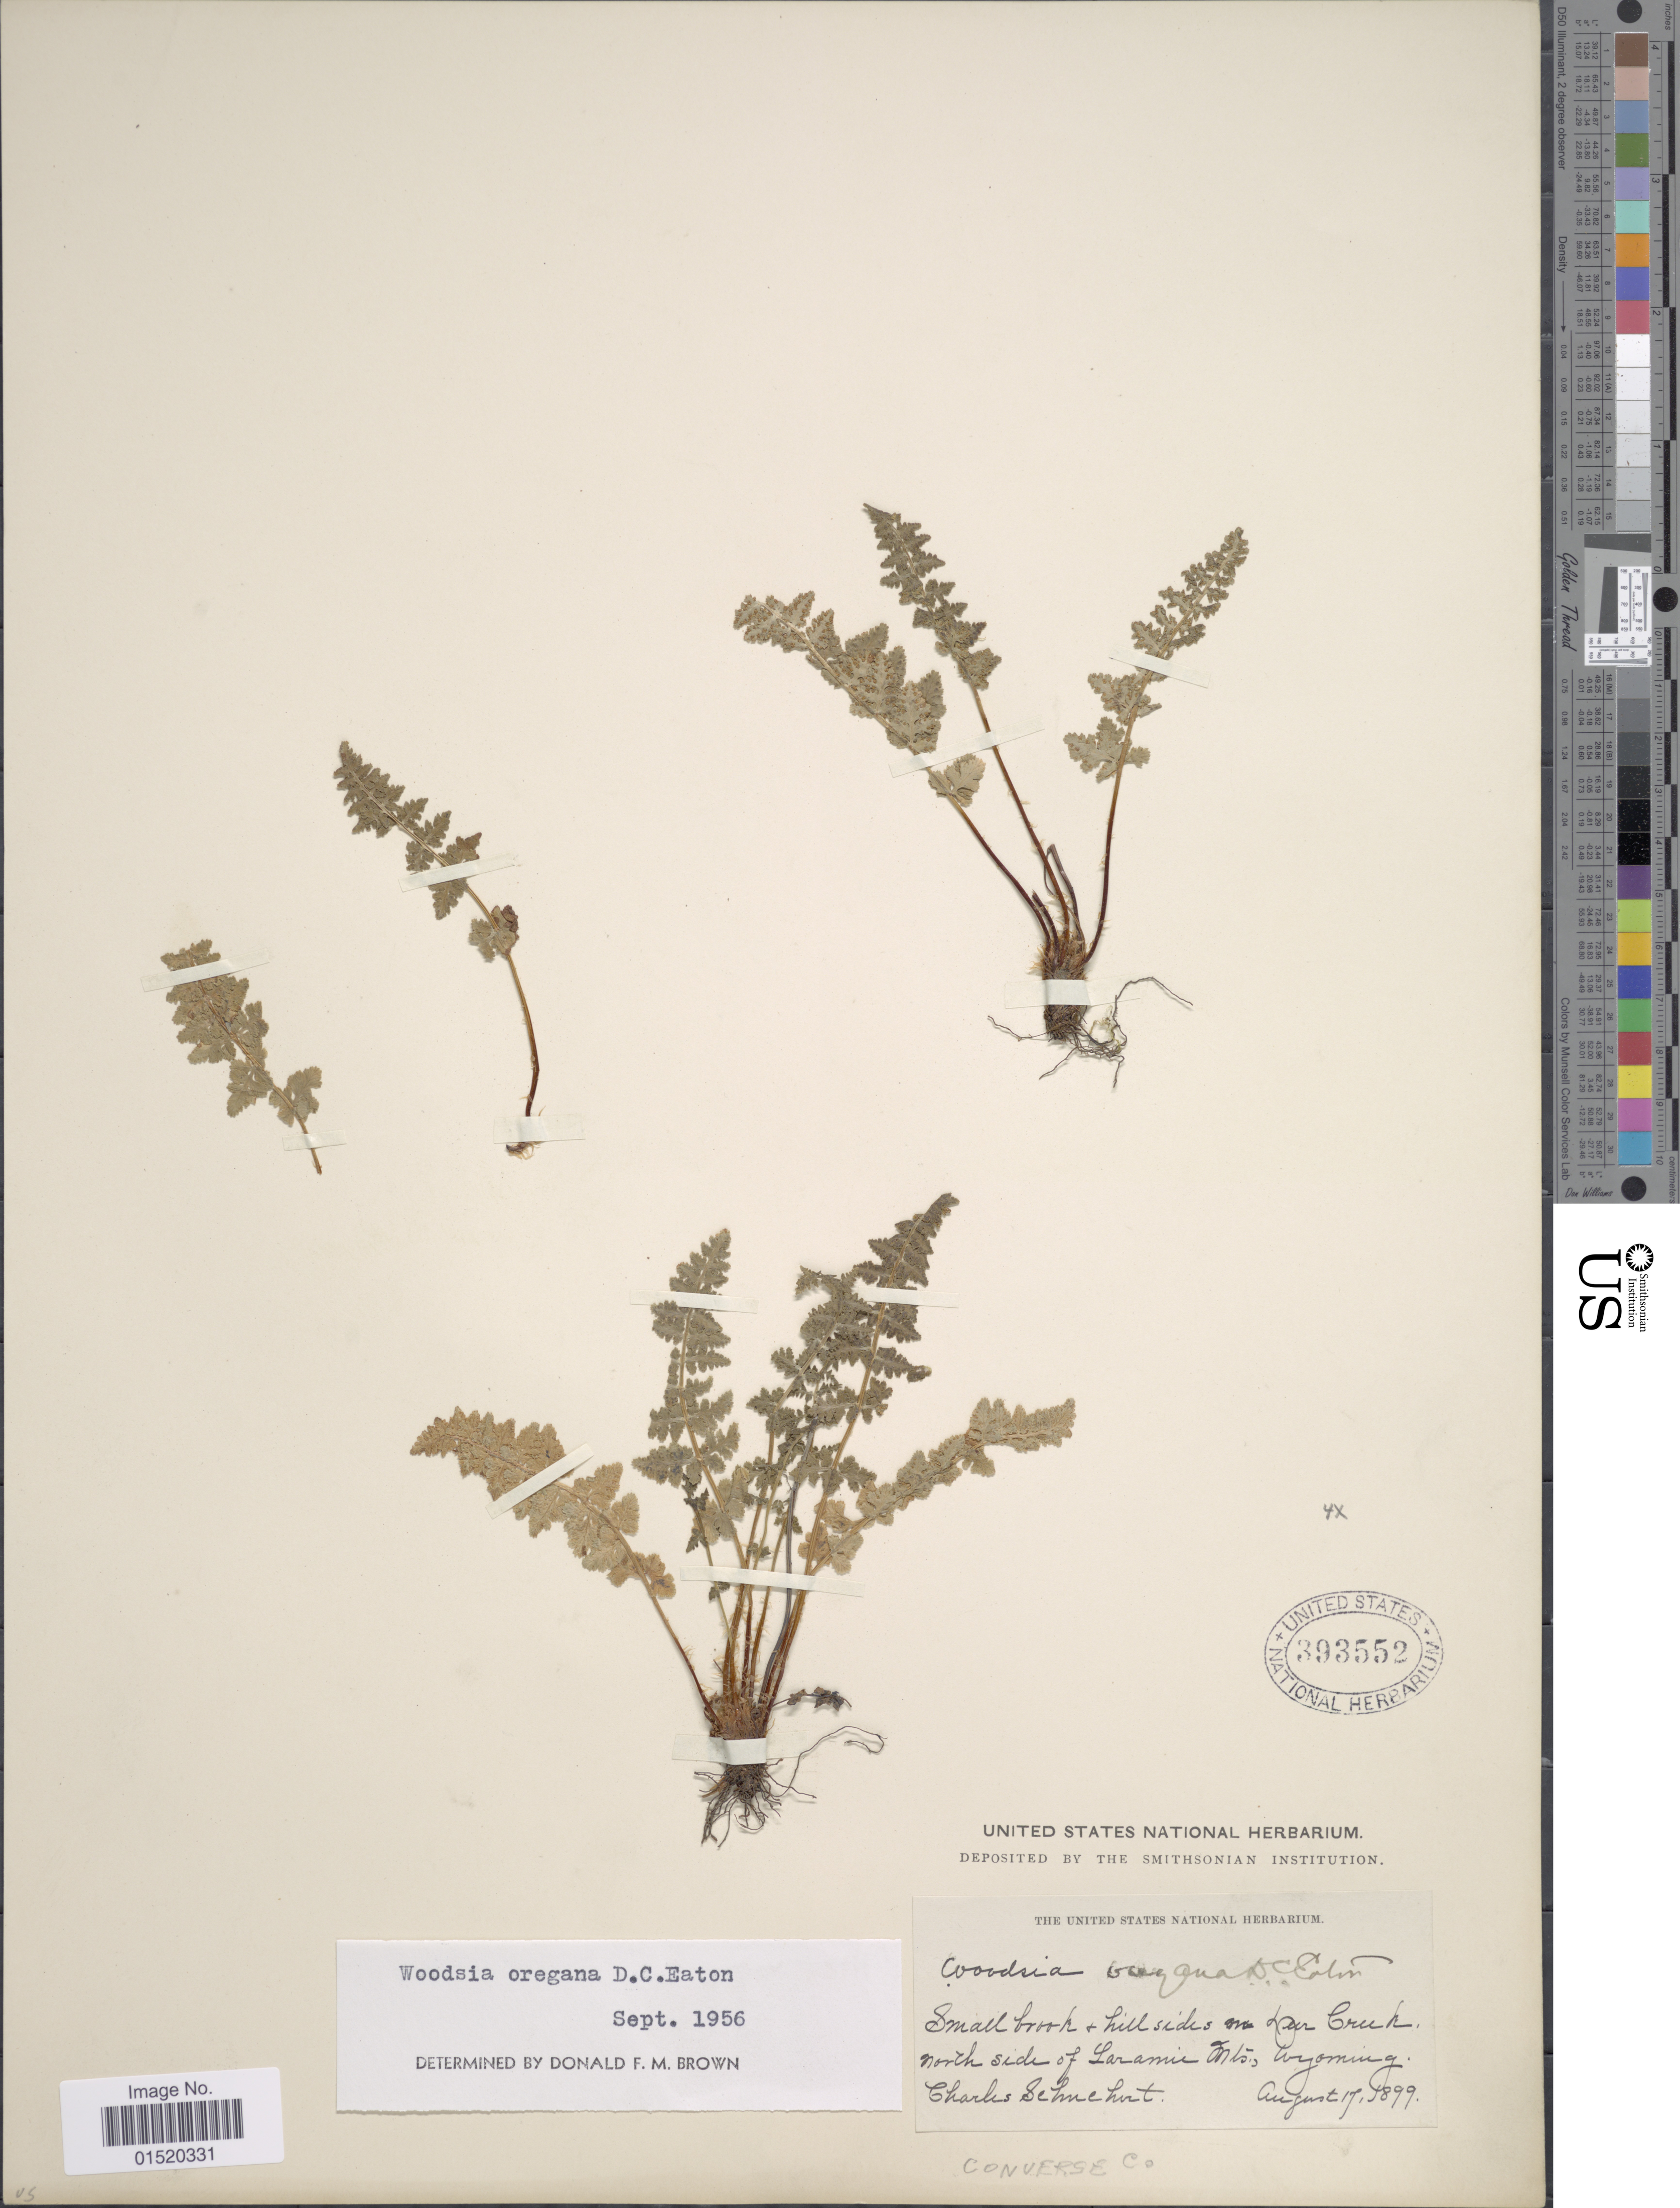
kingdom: Plantae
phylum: Tracheophyta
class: Polypodiopsida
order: Polypodiales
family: Woodsiaceae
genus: Woodsia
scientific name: Woodsia oregana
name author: D.C. Eaton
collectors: C. Schuchert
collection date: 1899-08-17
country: United States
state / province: Wyoming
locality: Small brook + hillsides on Leer Creek, north side of Larami Mts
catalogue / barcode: US 393552